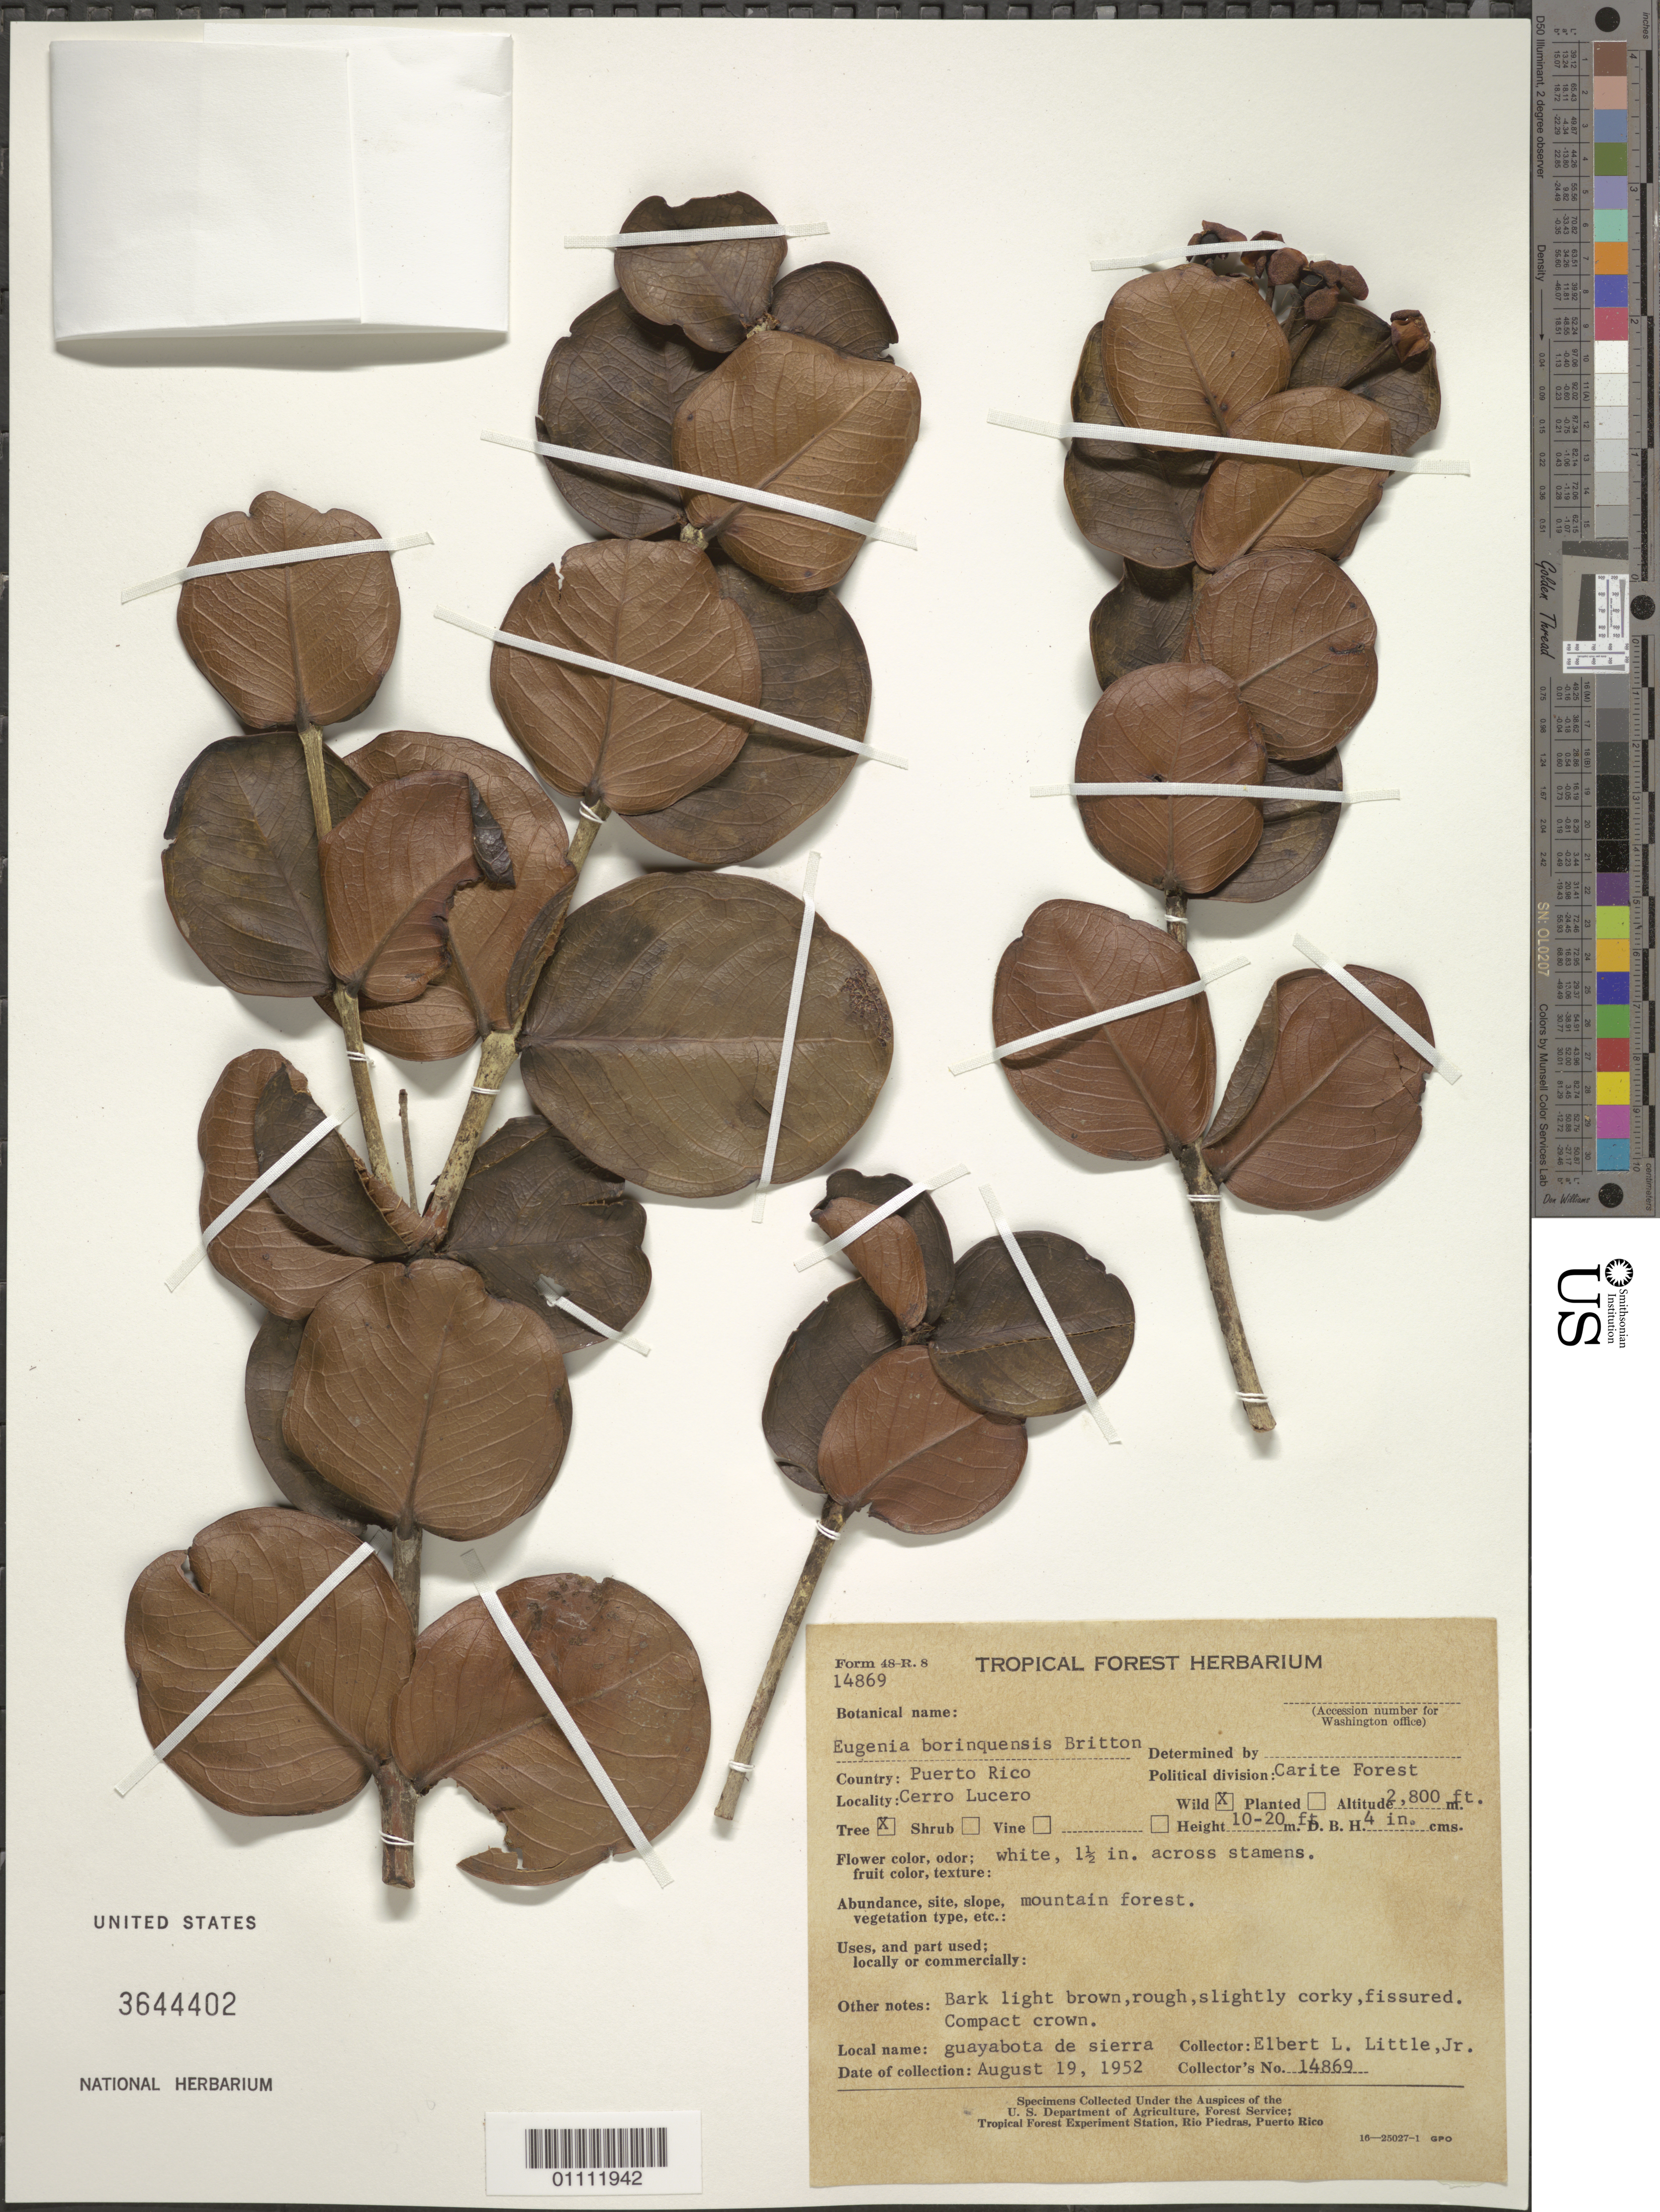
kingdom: Plantae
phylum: Tracheophyta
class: Magnoliopsida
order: Myrtales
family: Myrtaceae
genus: Eugenia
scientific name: Eugenia borinquensis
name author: Britton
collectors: E. L. Little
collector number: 14869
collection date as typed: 19 Aug 1952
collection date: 1952-08-19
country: Puerto Rico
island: Puerto Rico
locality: Carite Forest, Cerro Lucero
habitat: Mountain forest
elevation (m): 853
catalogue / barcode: US 3644402